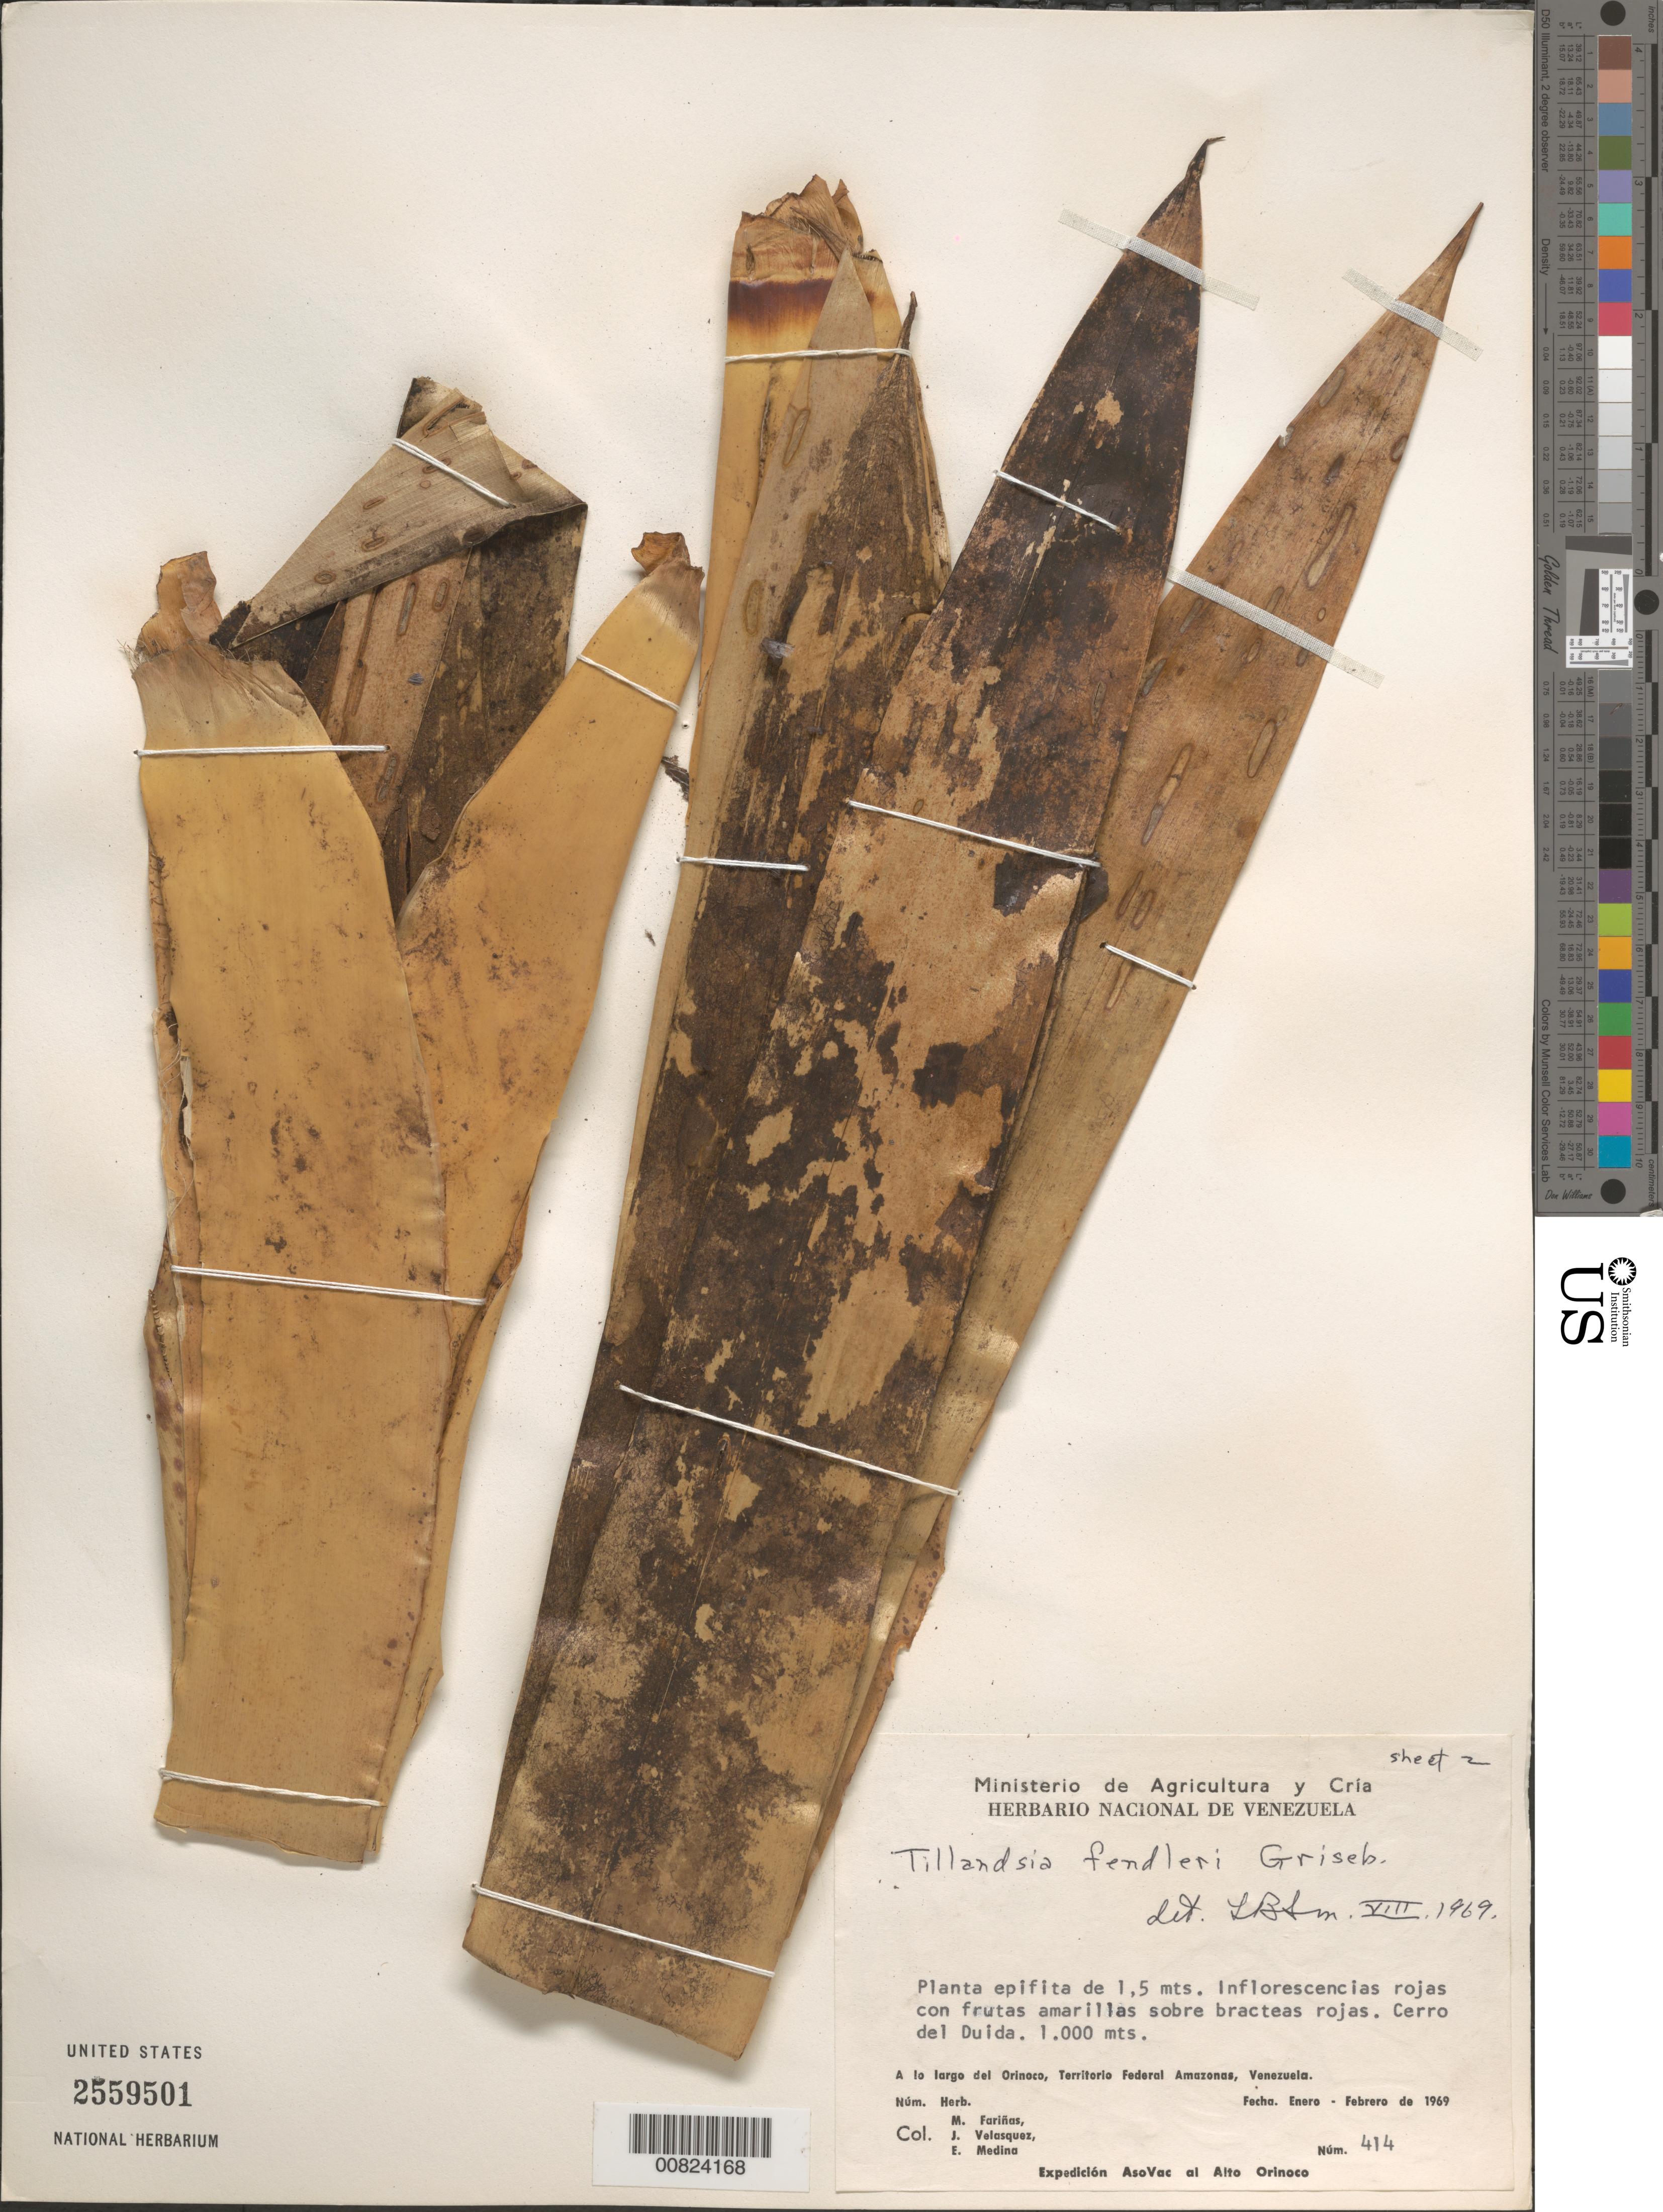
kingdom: Plantae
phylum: Tracheophyta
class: Liliopsida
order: Poales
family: Bromeliaceae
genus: Tillandsia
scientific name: Tillandsia fendleri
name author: Griseb.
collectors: M. Fariñas, J. Velasquez & E. Medina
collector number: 414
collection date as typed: Jan 1969 to -- Feb 1969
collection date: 1969-01/1969-02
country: Venezuela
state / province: Amazonas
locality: A lo largo del Orinoco, Territorio Federal Amazonas, Cerro Duida.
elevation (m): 1000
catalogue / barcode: US 2559501